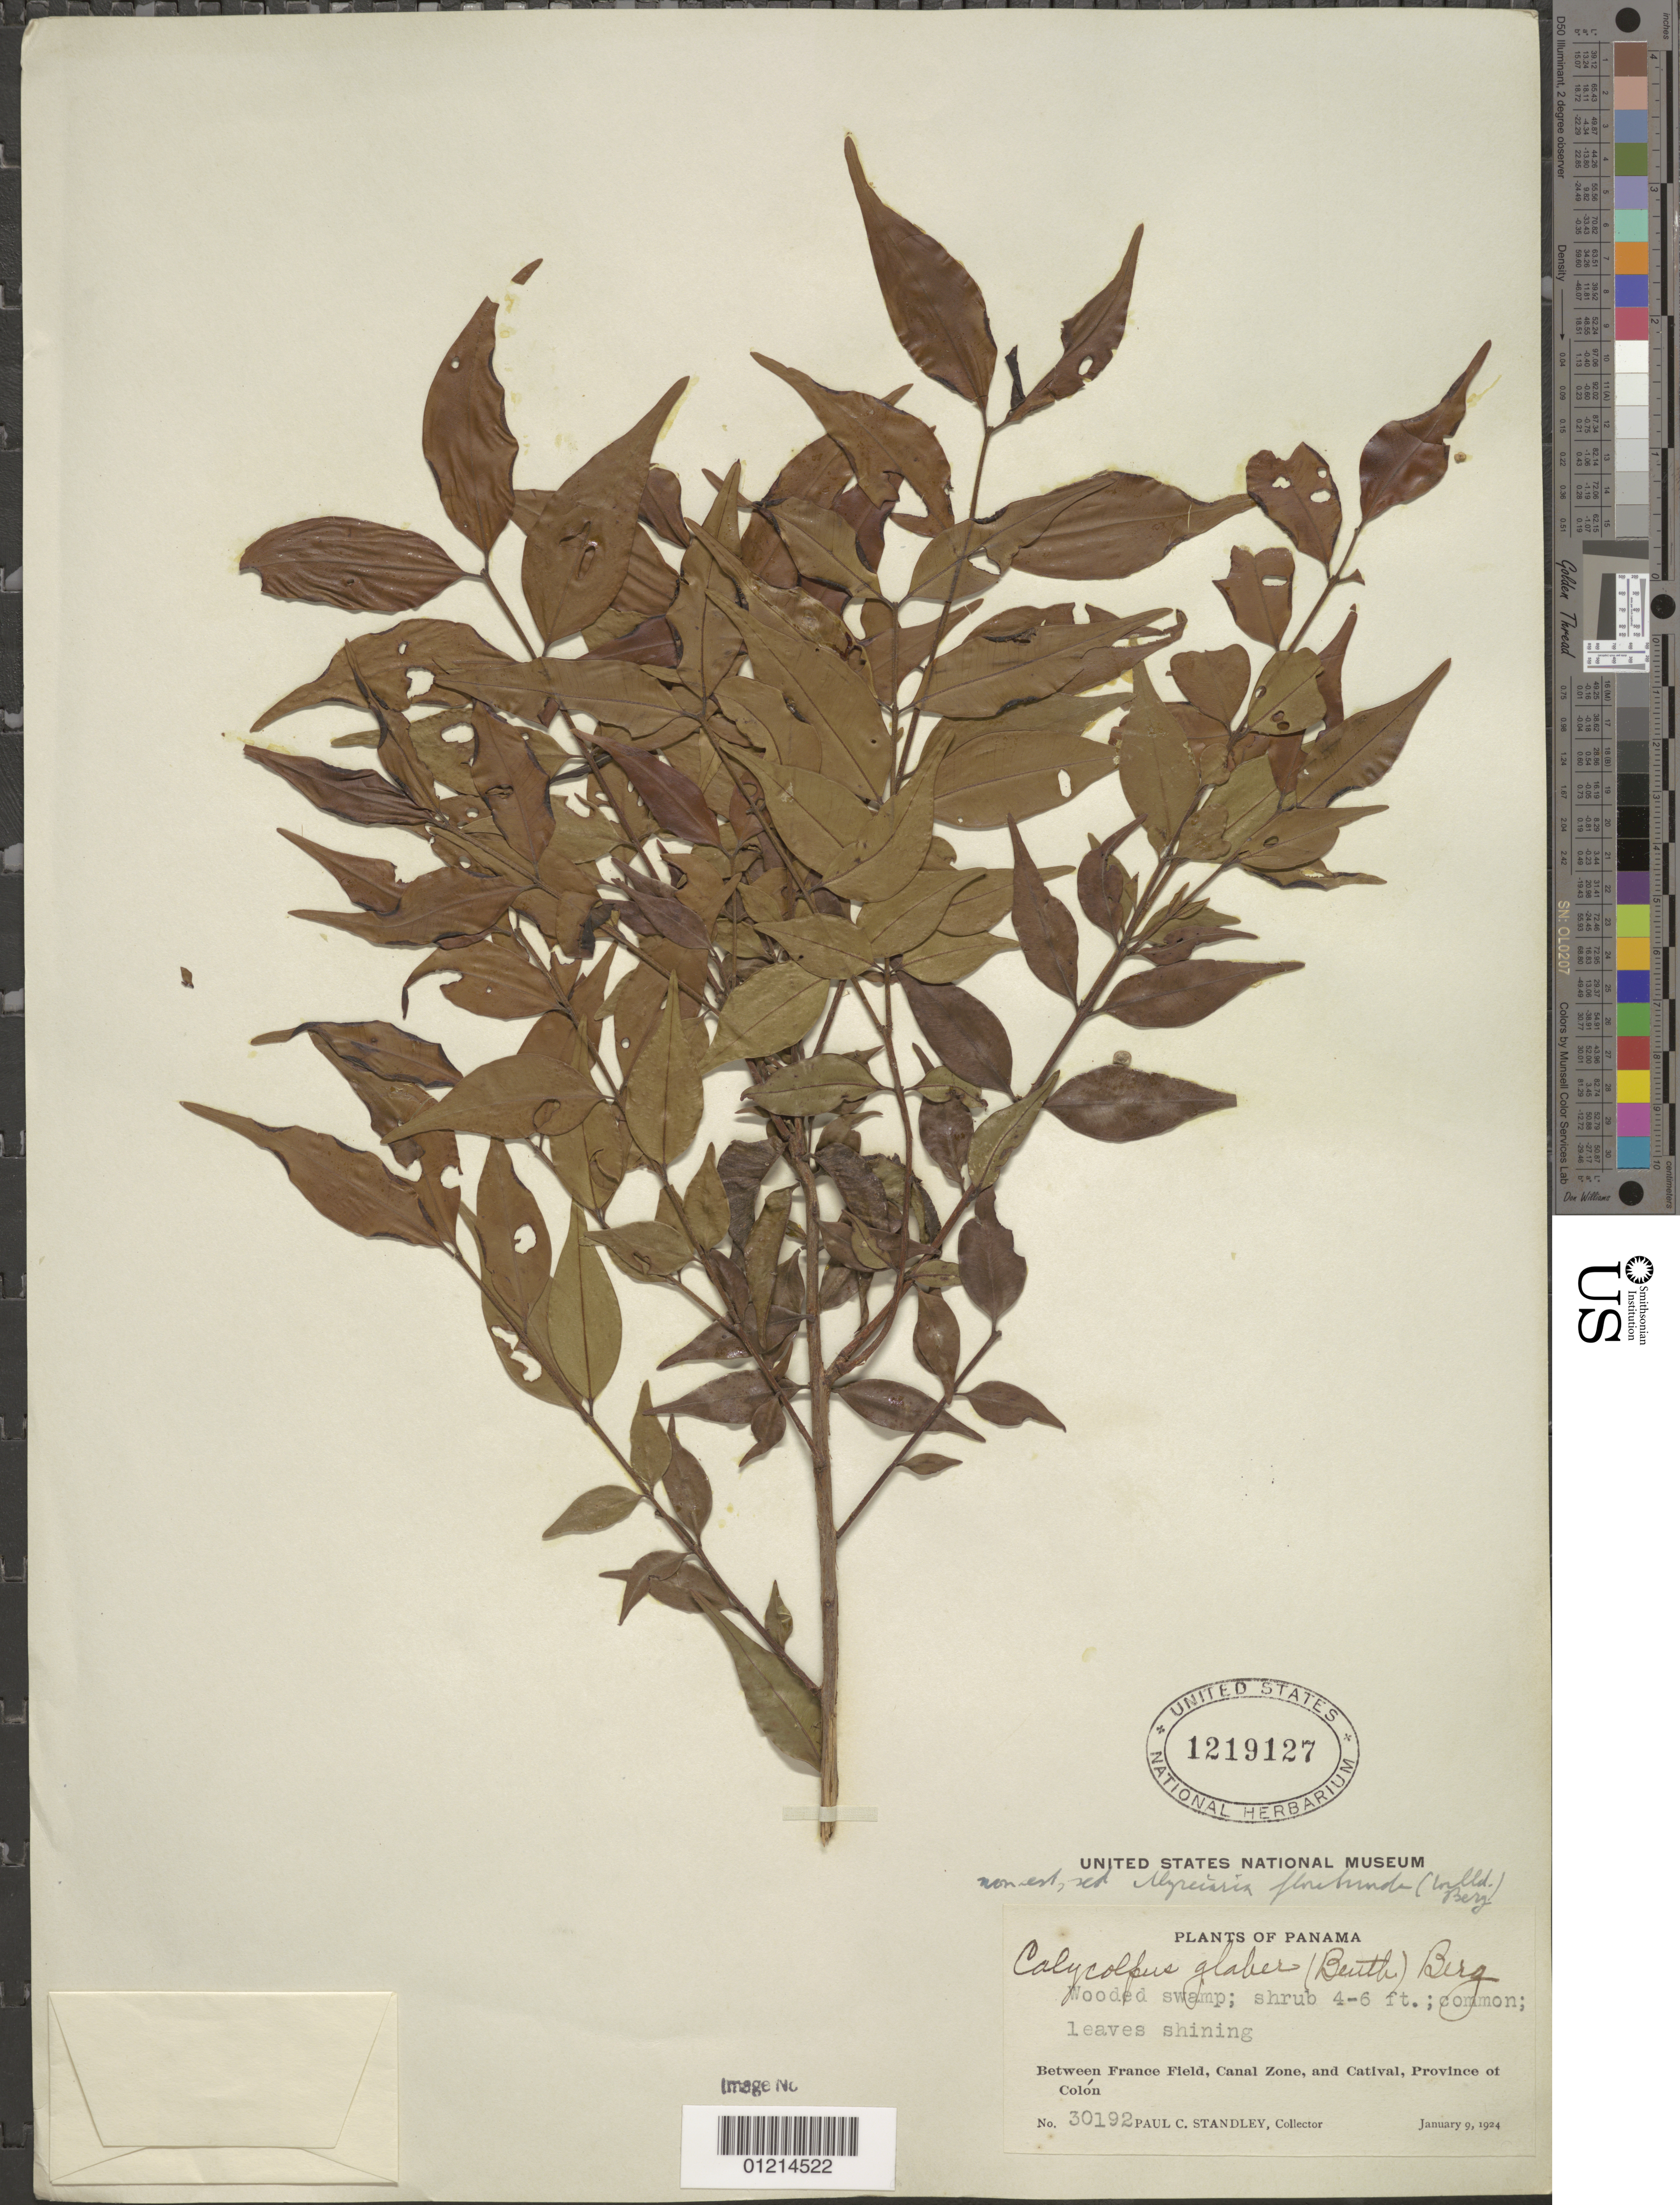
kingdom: Plantae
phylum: Tracheophyta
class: Magnoliopsida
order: Myrtales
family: Myrtaceae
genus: Myrciaria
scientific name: Myrciaria floribunda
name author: (H. West ex Willd.) O. Berg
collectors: P. C. Standley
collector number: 30192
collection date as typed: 09 Jan 1924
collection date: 1924-01-09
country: Panama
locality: Between France Field, Canal Zone and Catival, Colon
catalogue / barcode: US 1219127